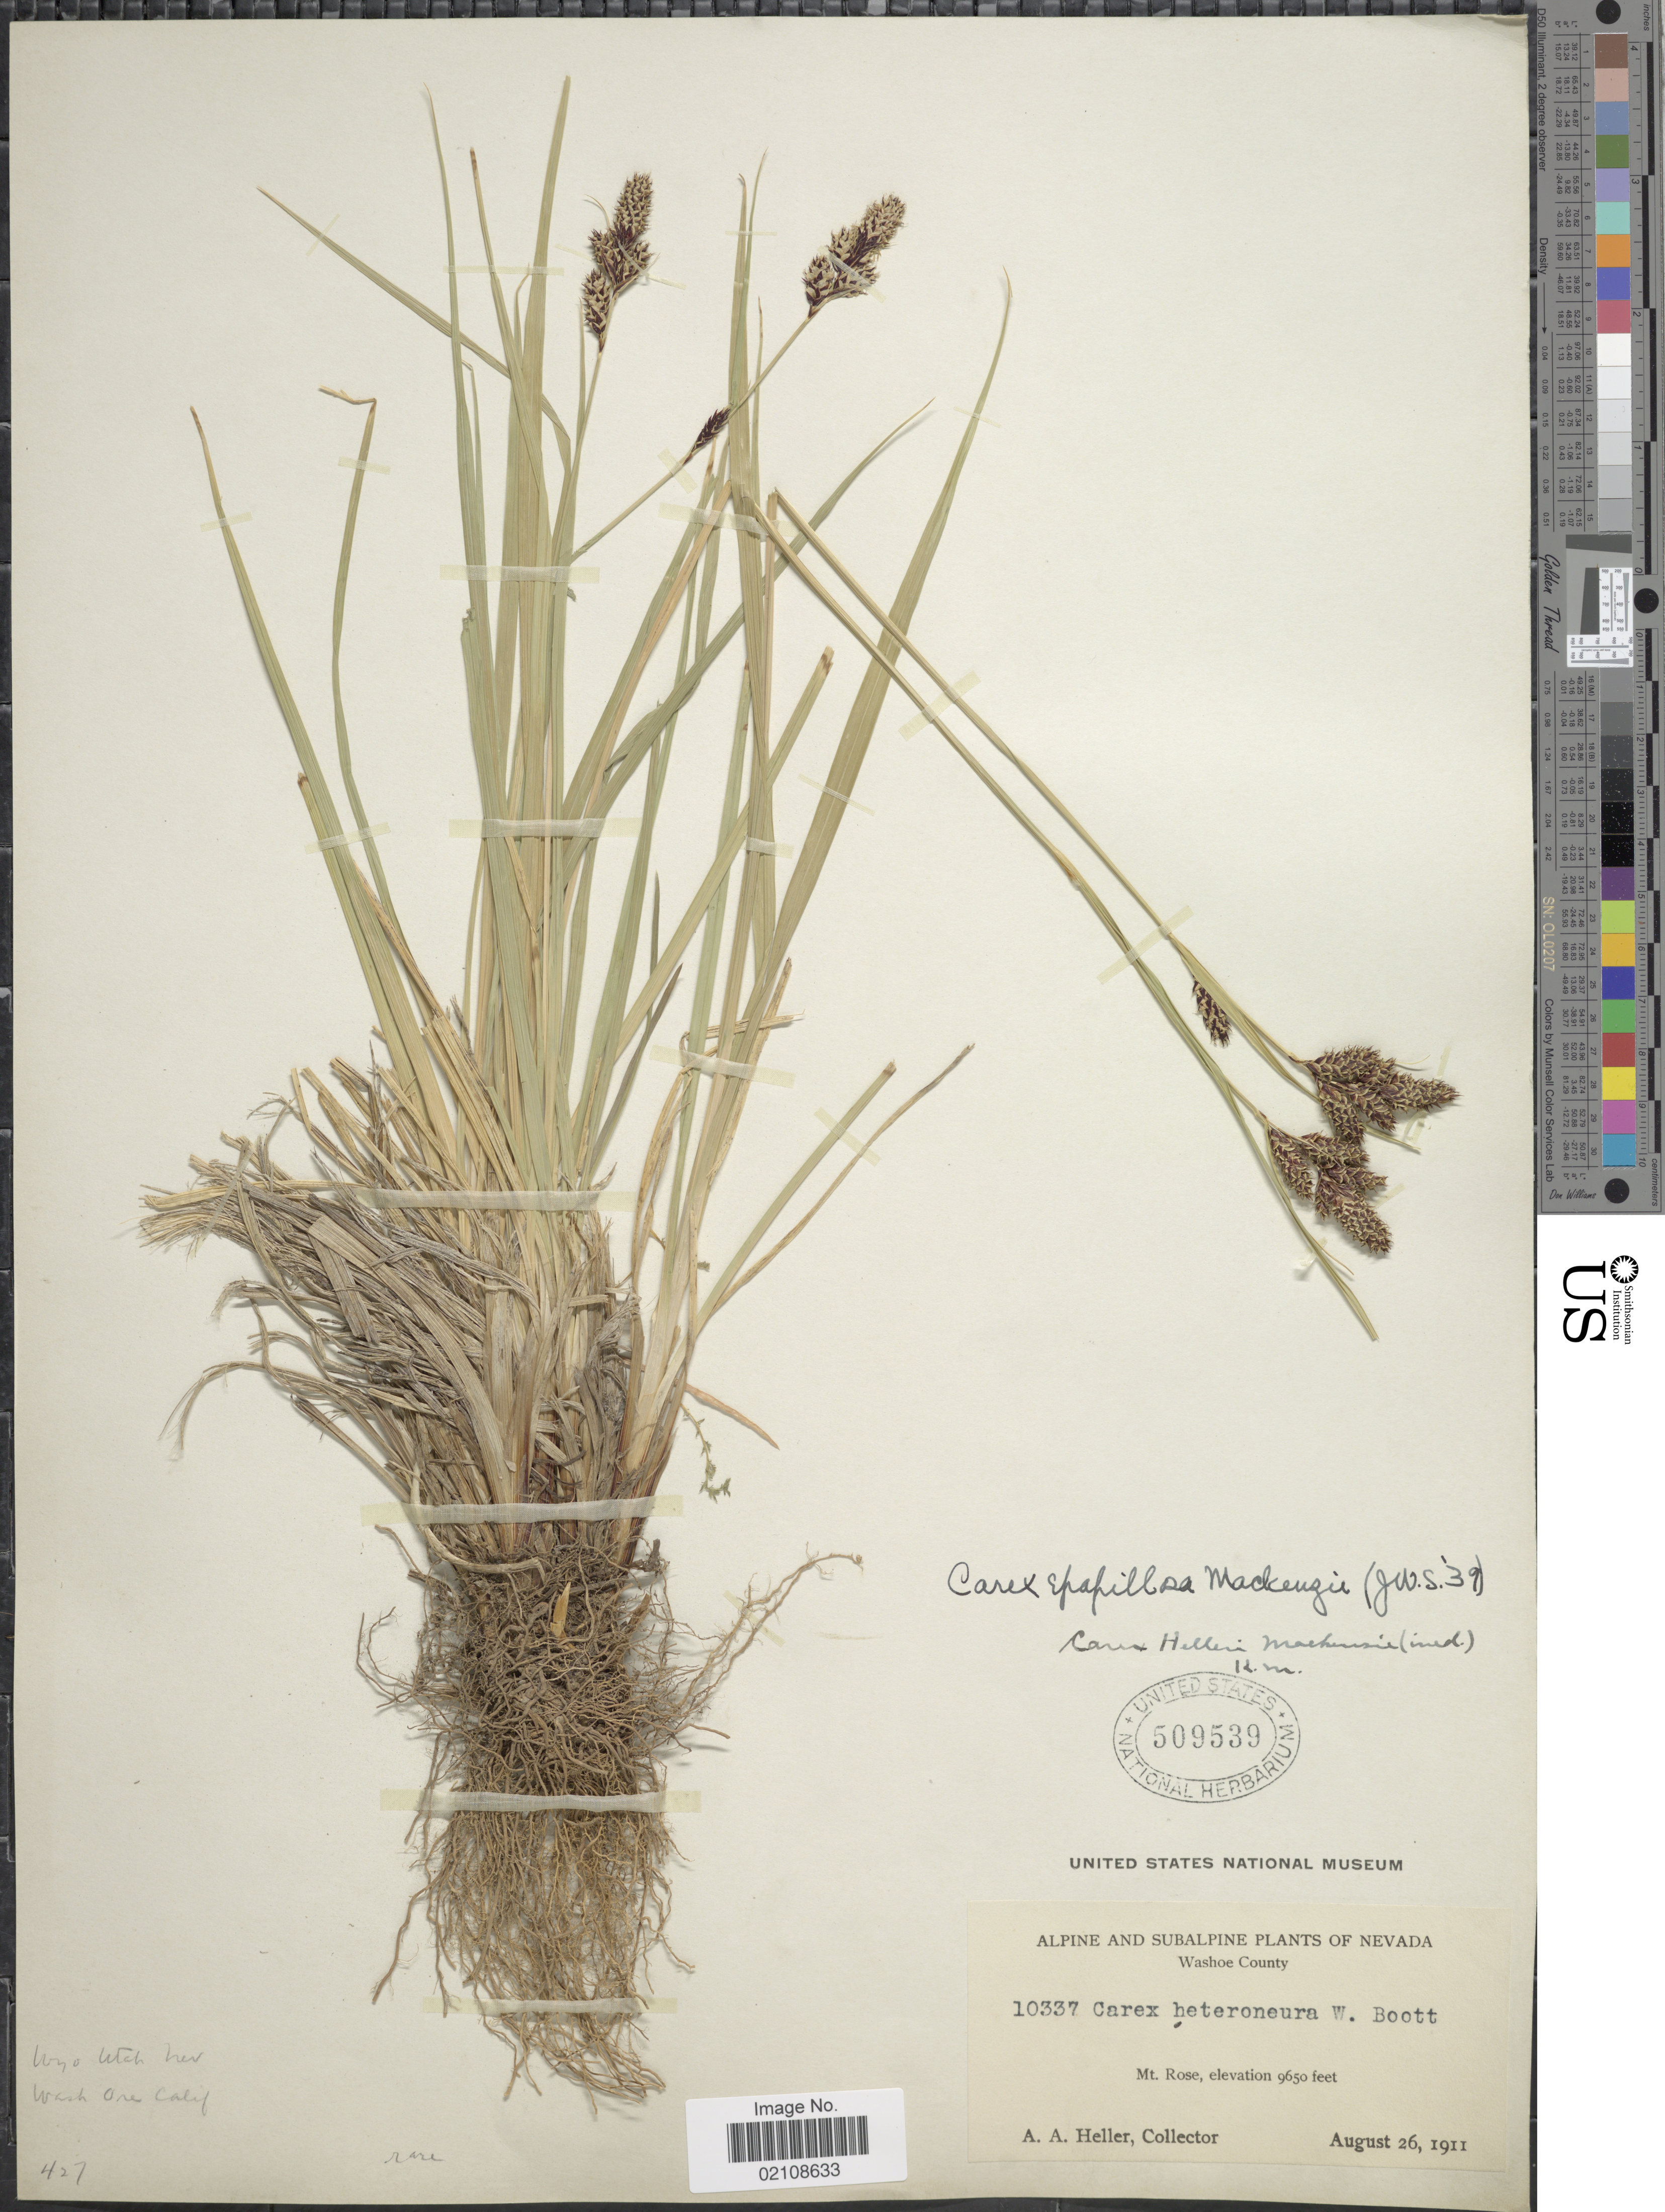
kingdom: Plantae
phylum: Tracheophyta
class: Liliopsida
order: Poales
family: Cyperaceae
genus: Carex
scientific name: Carex epapillosa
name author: Mack.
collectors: A. A. Heller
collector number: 10337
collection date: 1911-08-26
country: United States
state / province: Nevada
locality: Alpine and Subalpine, Washoe County, Mt. Rose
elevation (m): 2941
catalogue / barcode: US 509539